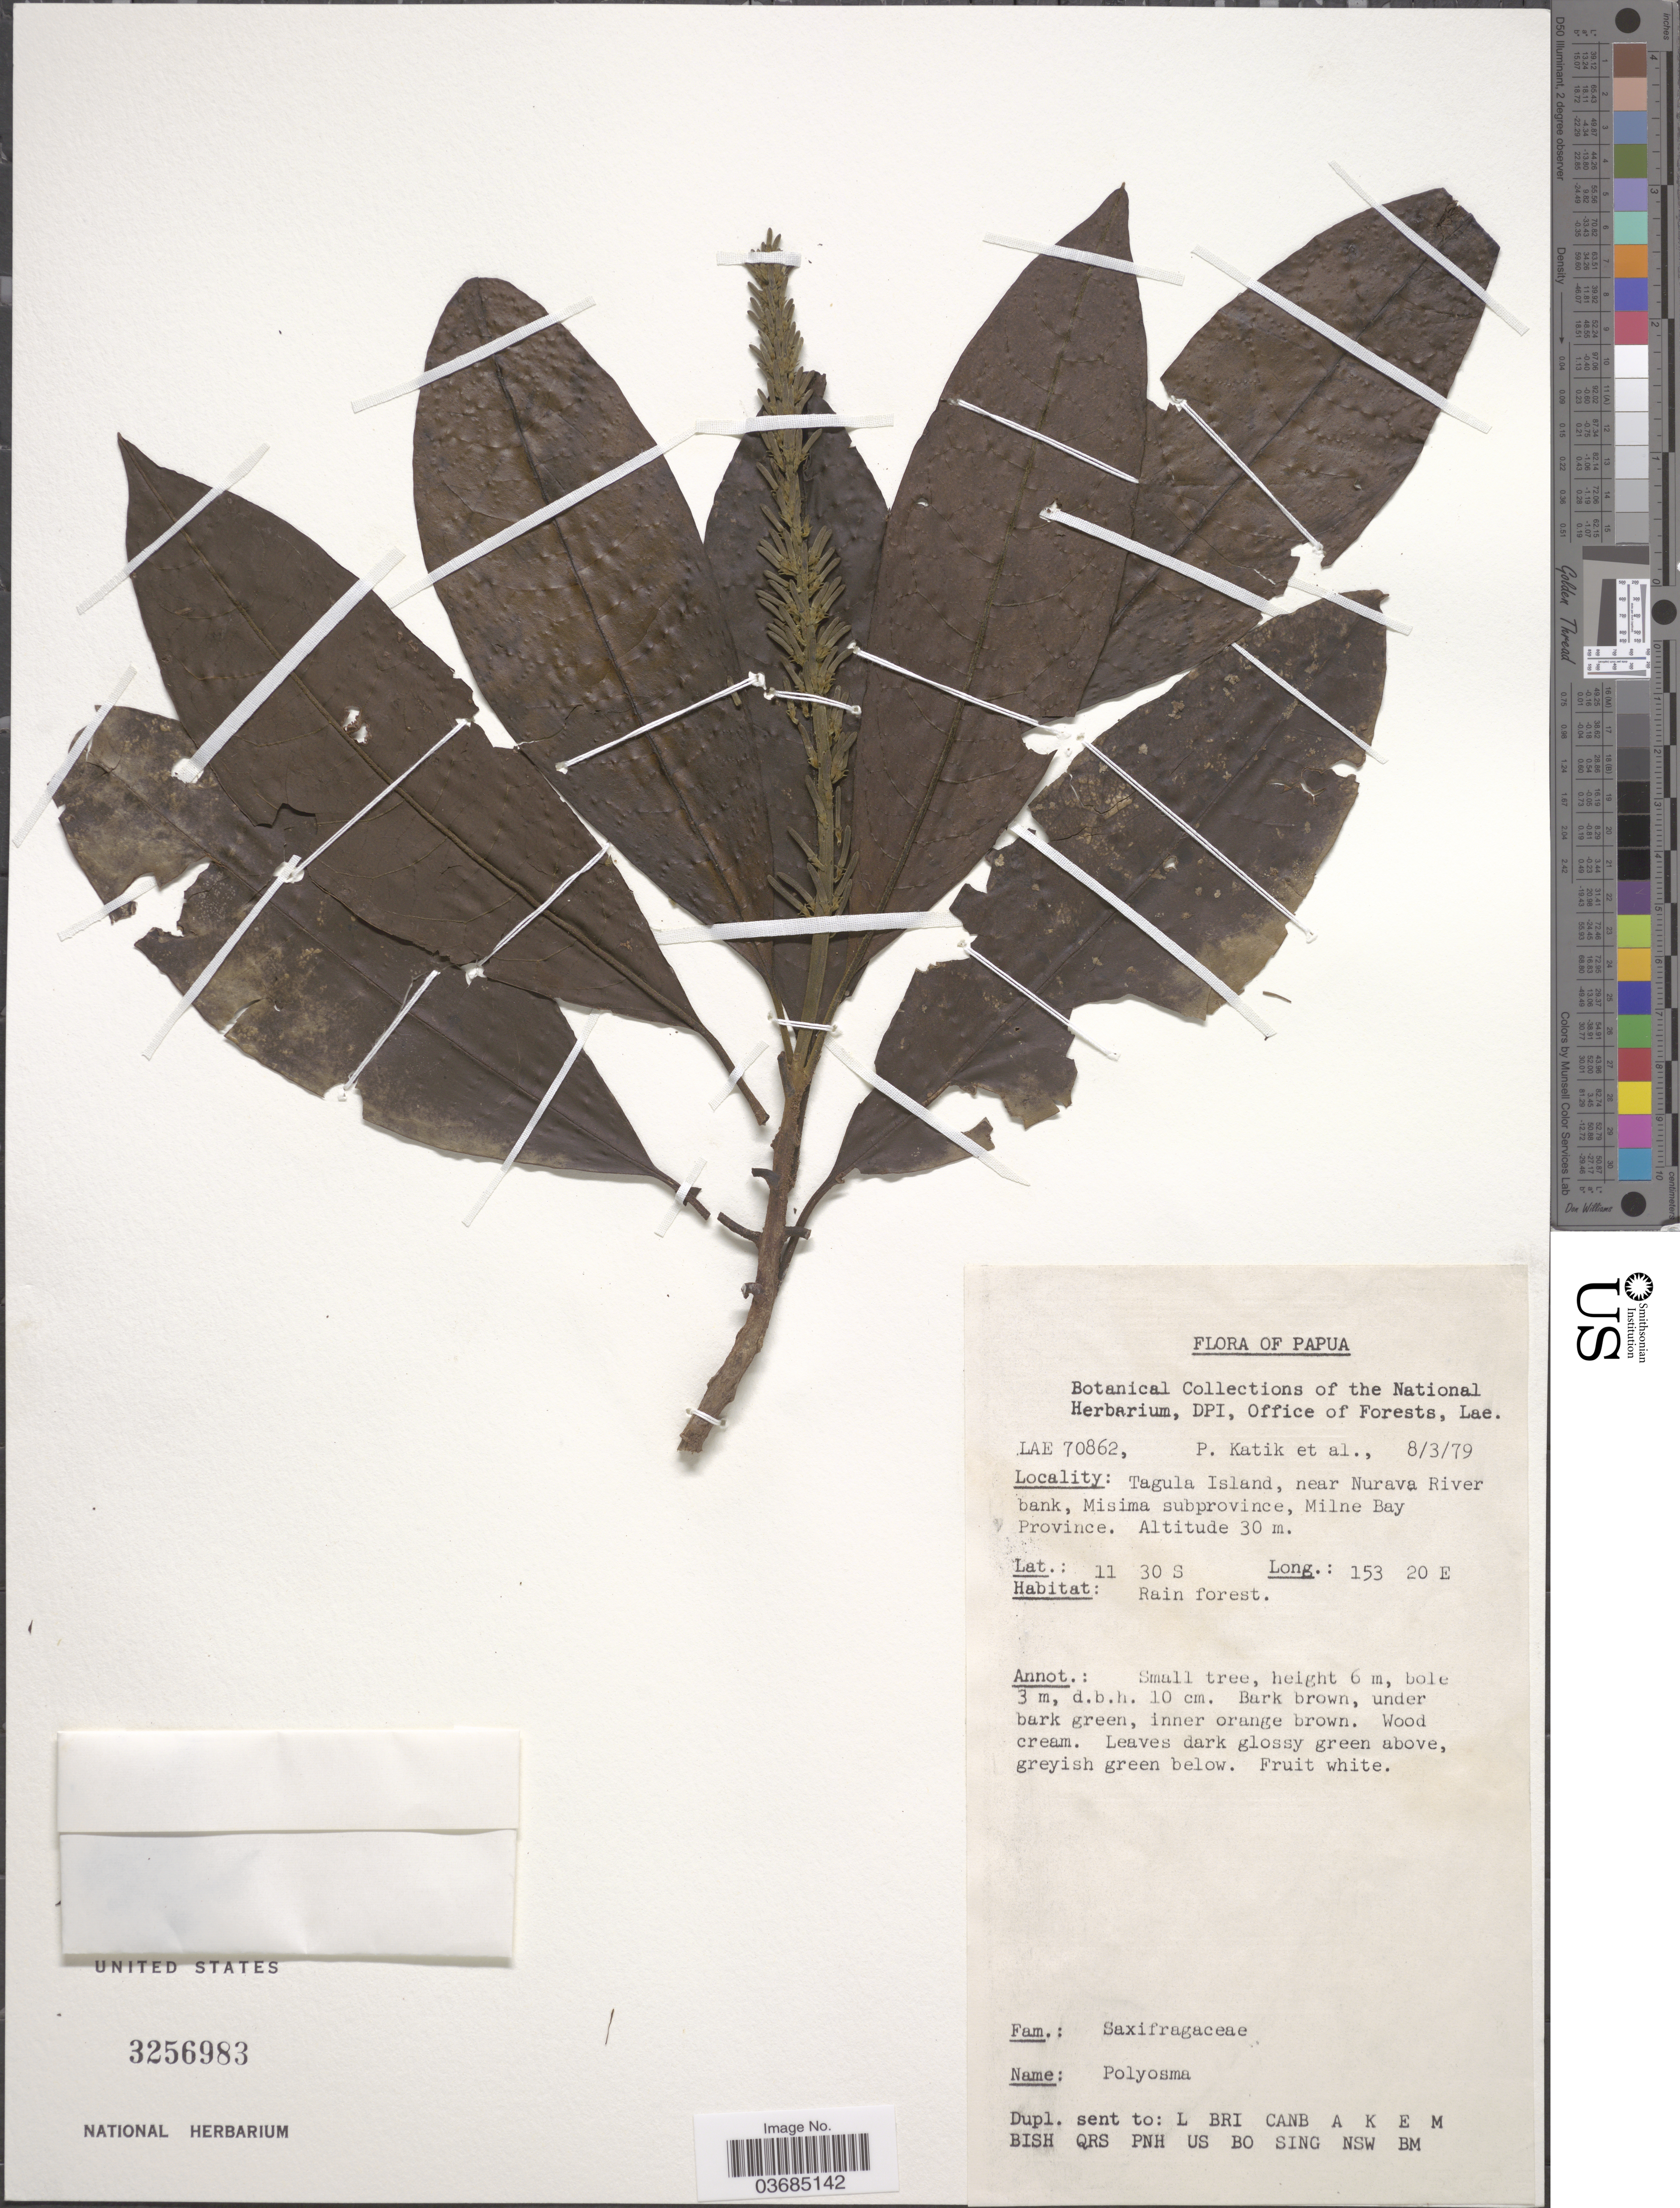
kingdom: Plantae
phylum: Tracheophyta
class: Magnoliopsida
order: Escalloniales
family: Escalloniaceae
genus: Polyosma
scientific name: Polyosma sp.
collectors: P. Katik & et al.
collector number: LAE 70862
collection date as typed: Transcribed d/m/y: 8/3/79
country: Papua New Guinea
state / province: Milne Bay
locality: Papua. Tagula Island, near Nurava River bank, Misima subprovince, Milne Bay Province.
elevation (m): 30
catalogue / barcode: US 3256983